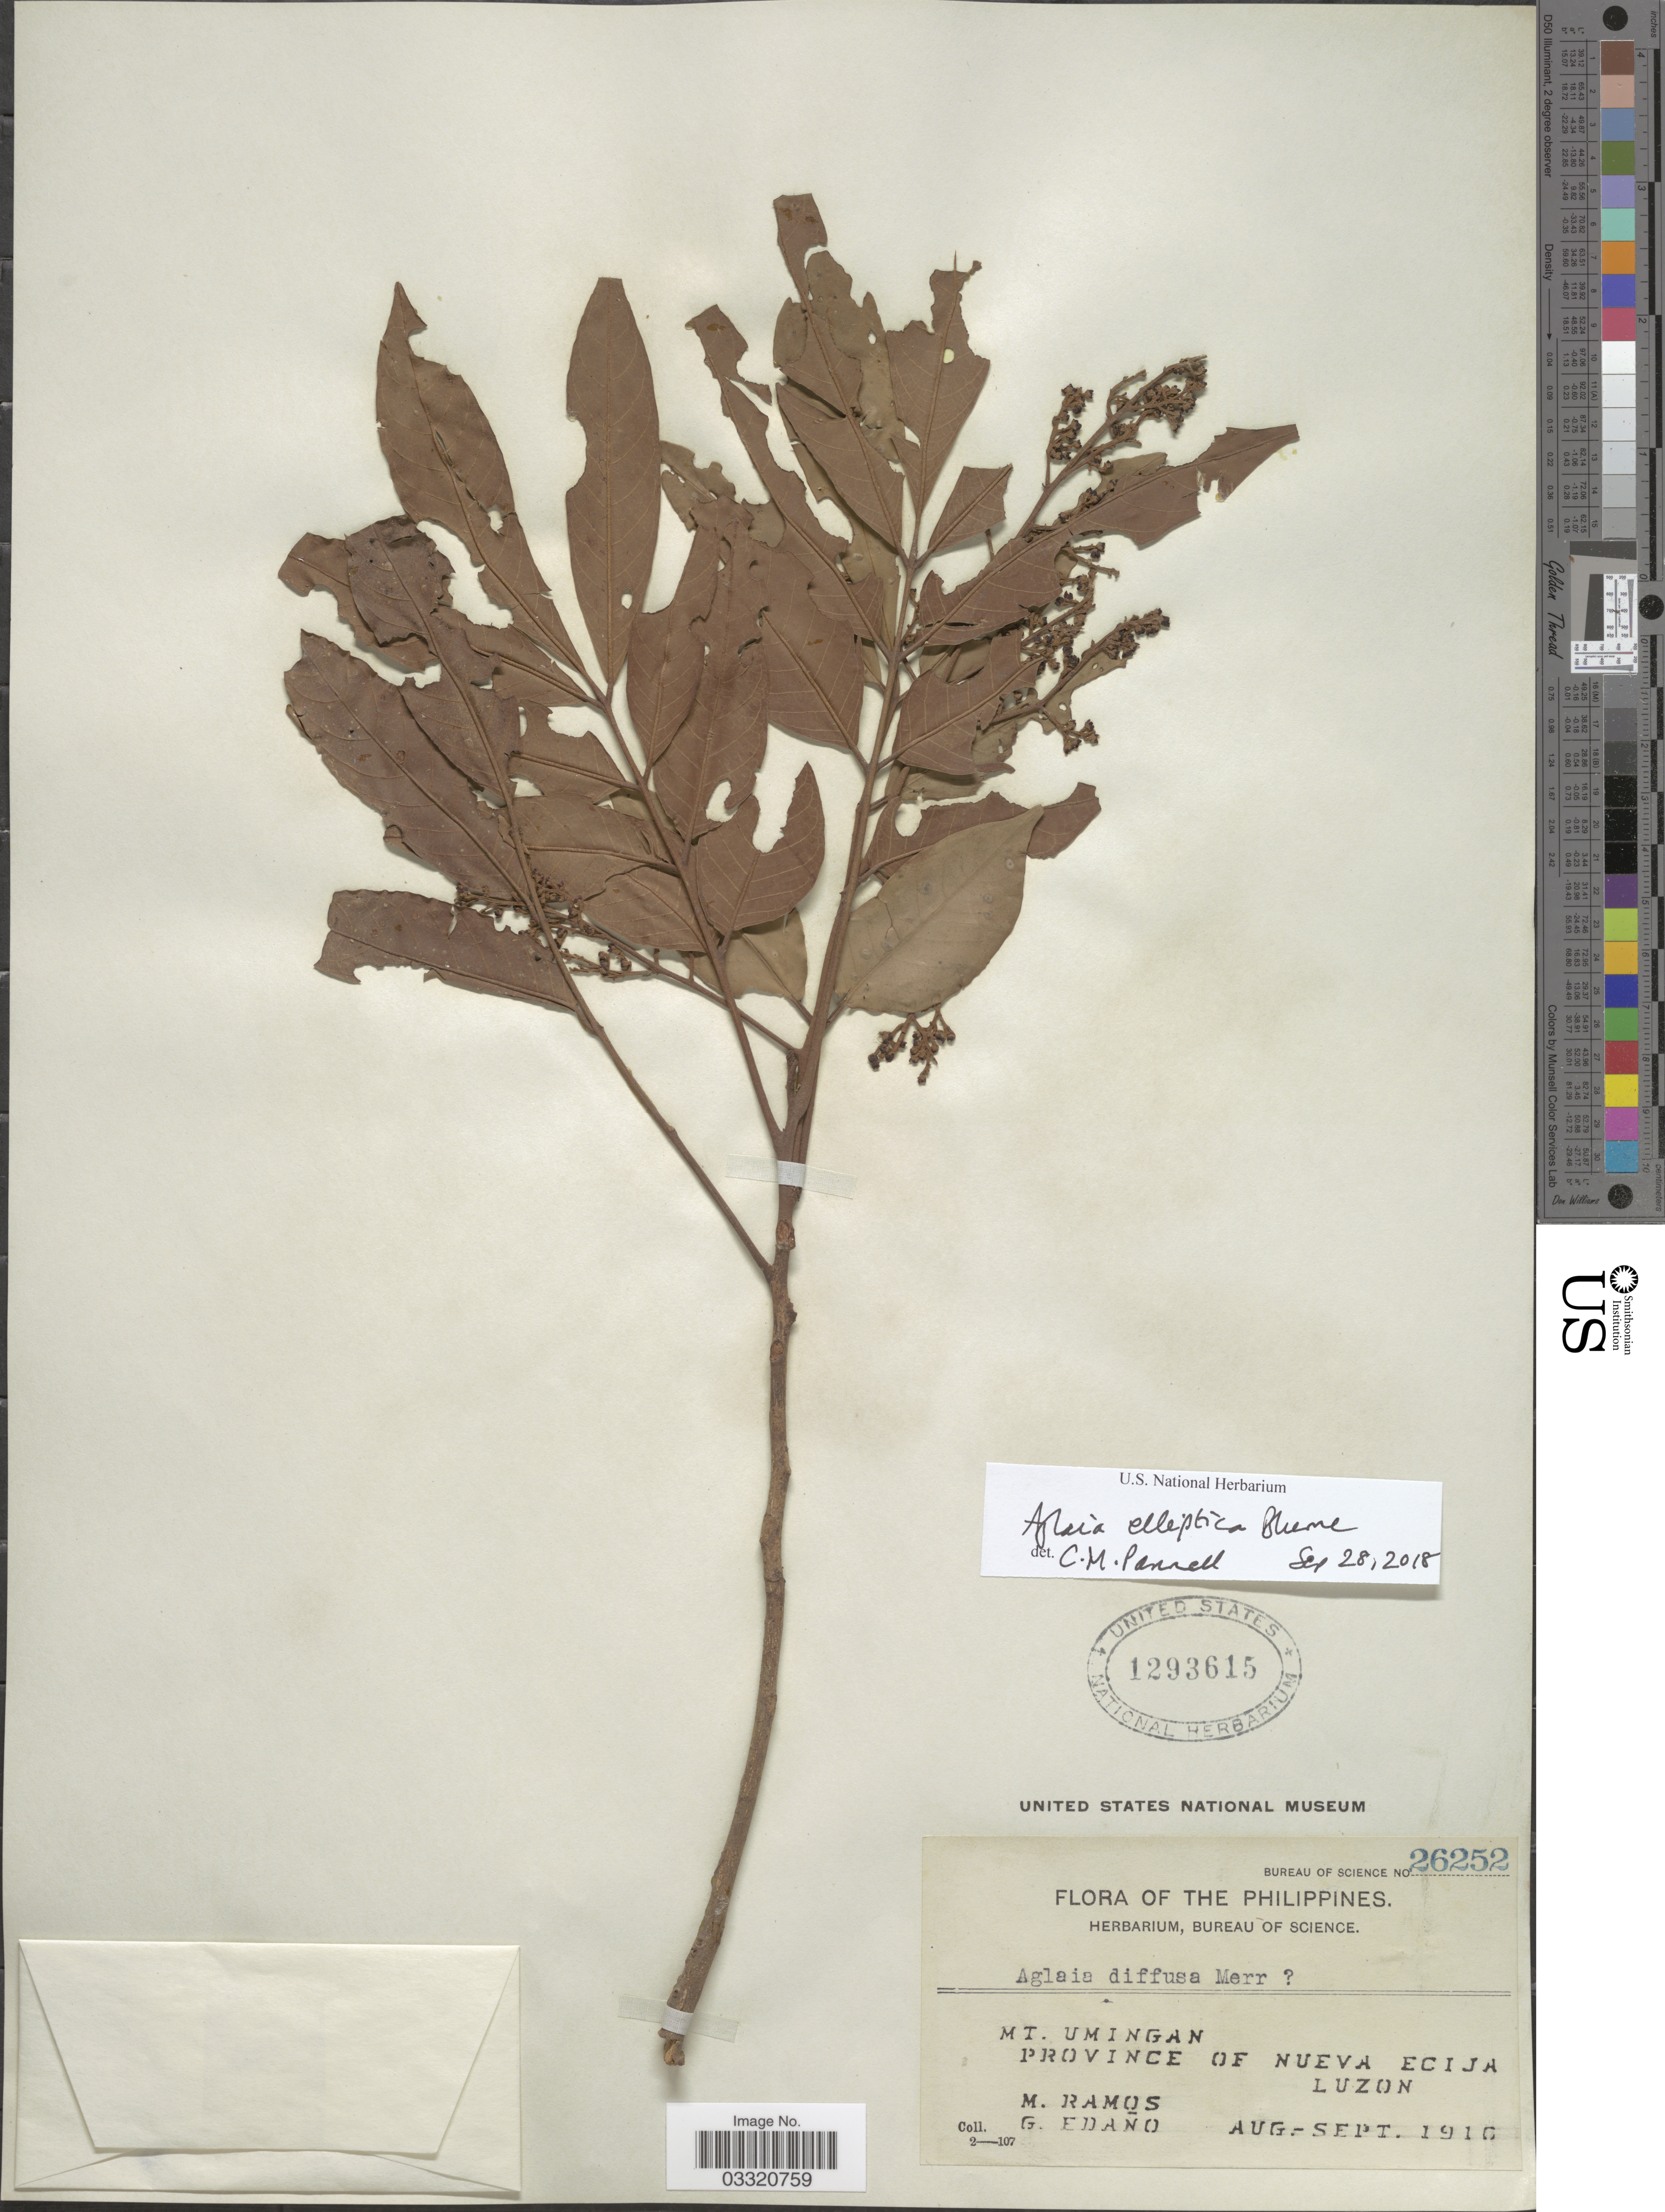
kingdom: Plantae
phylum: Tracheophyta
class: Magnoliopsida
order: Sapindales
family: Meliaceae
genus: Aglaia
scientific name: Aglaia elliptica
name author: Blume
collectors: M. Ramos & G. Edaño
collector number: Bureau of Science 26252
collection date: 1916-08/1916-09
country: Philippines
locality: Mt. Umingan. Province of Nueva Ecija, Luzon.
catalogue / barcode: US 1293615